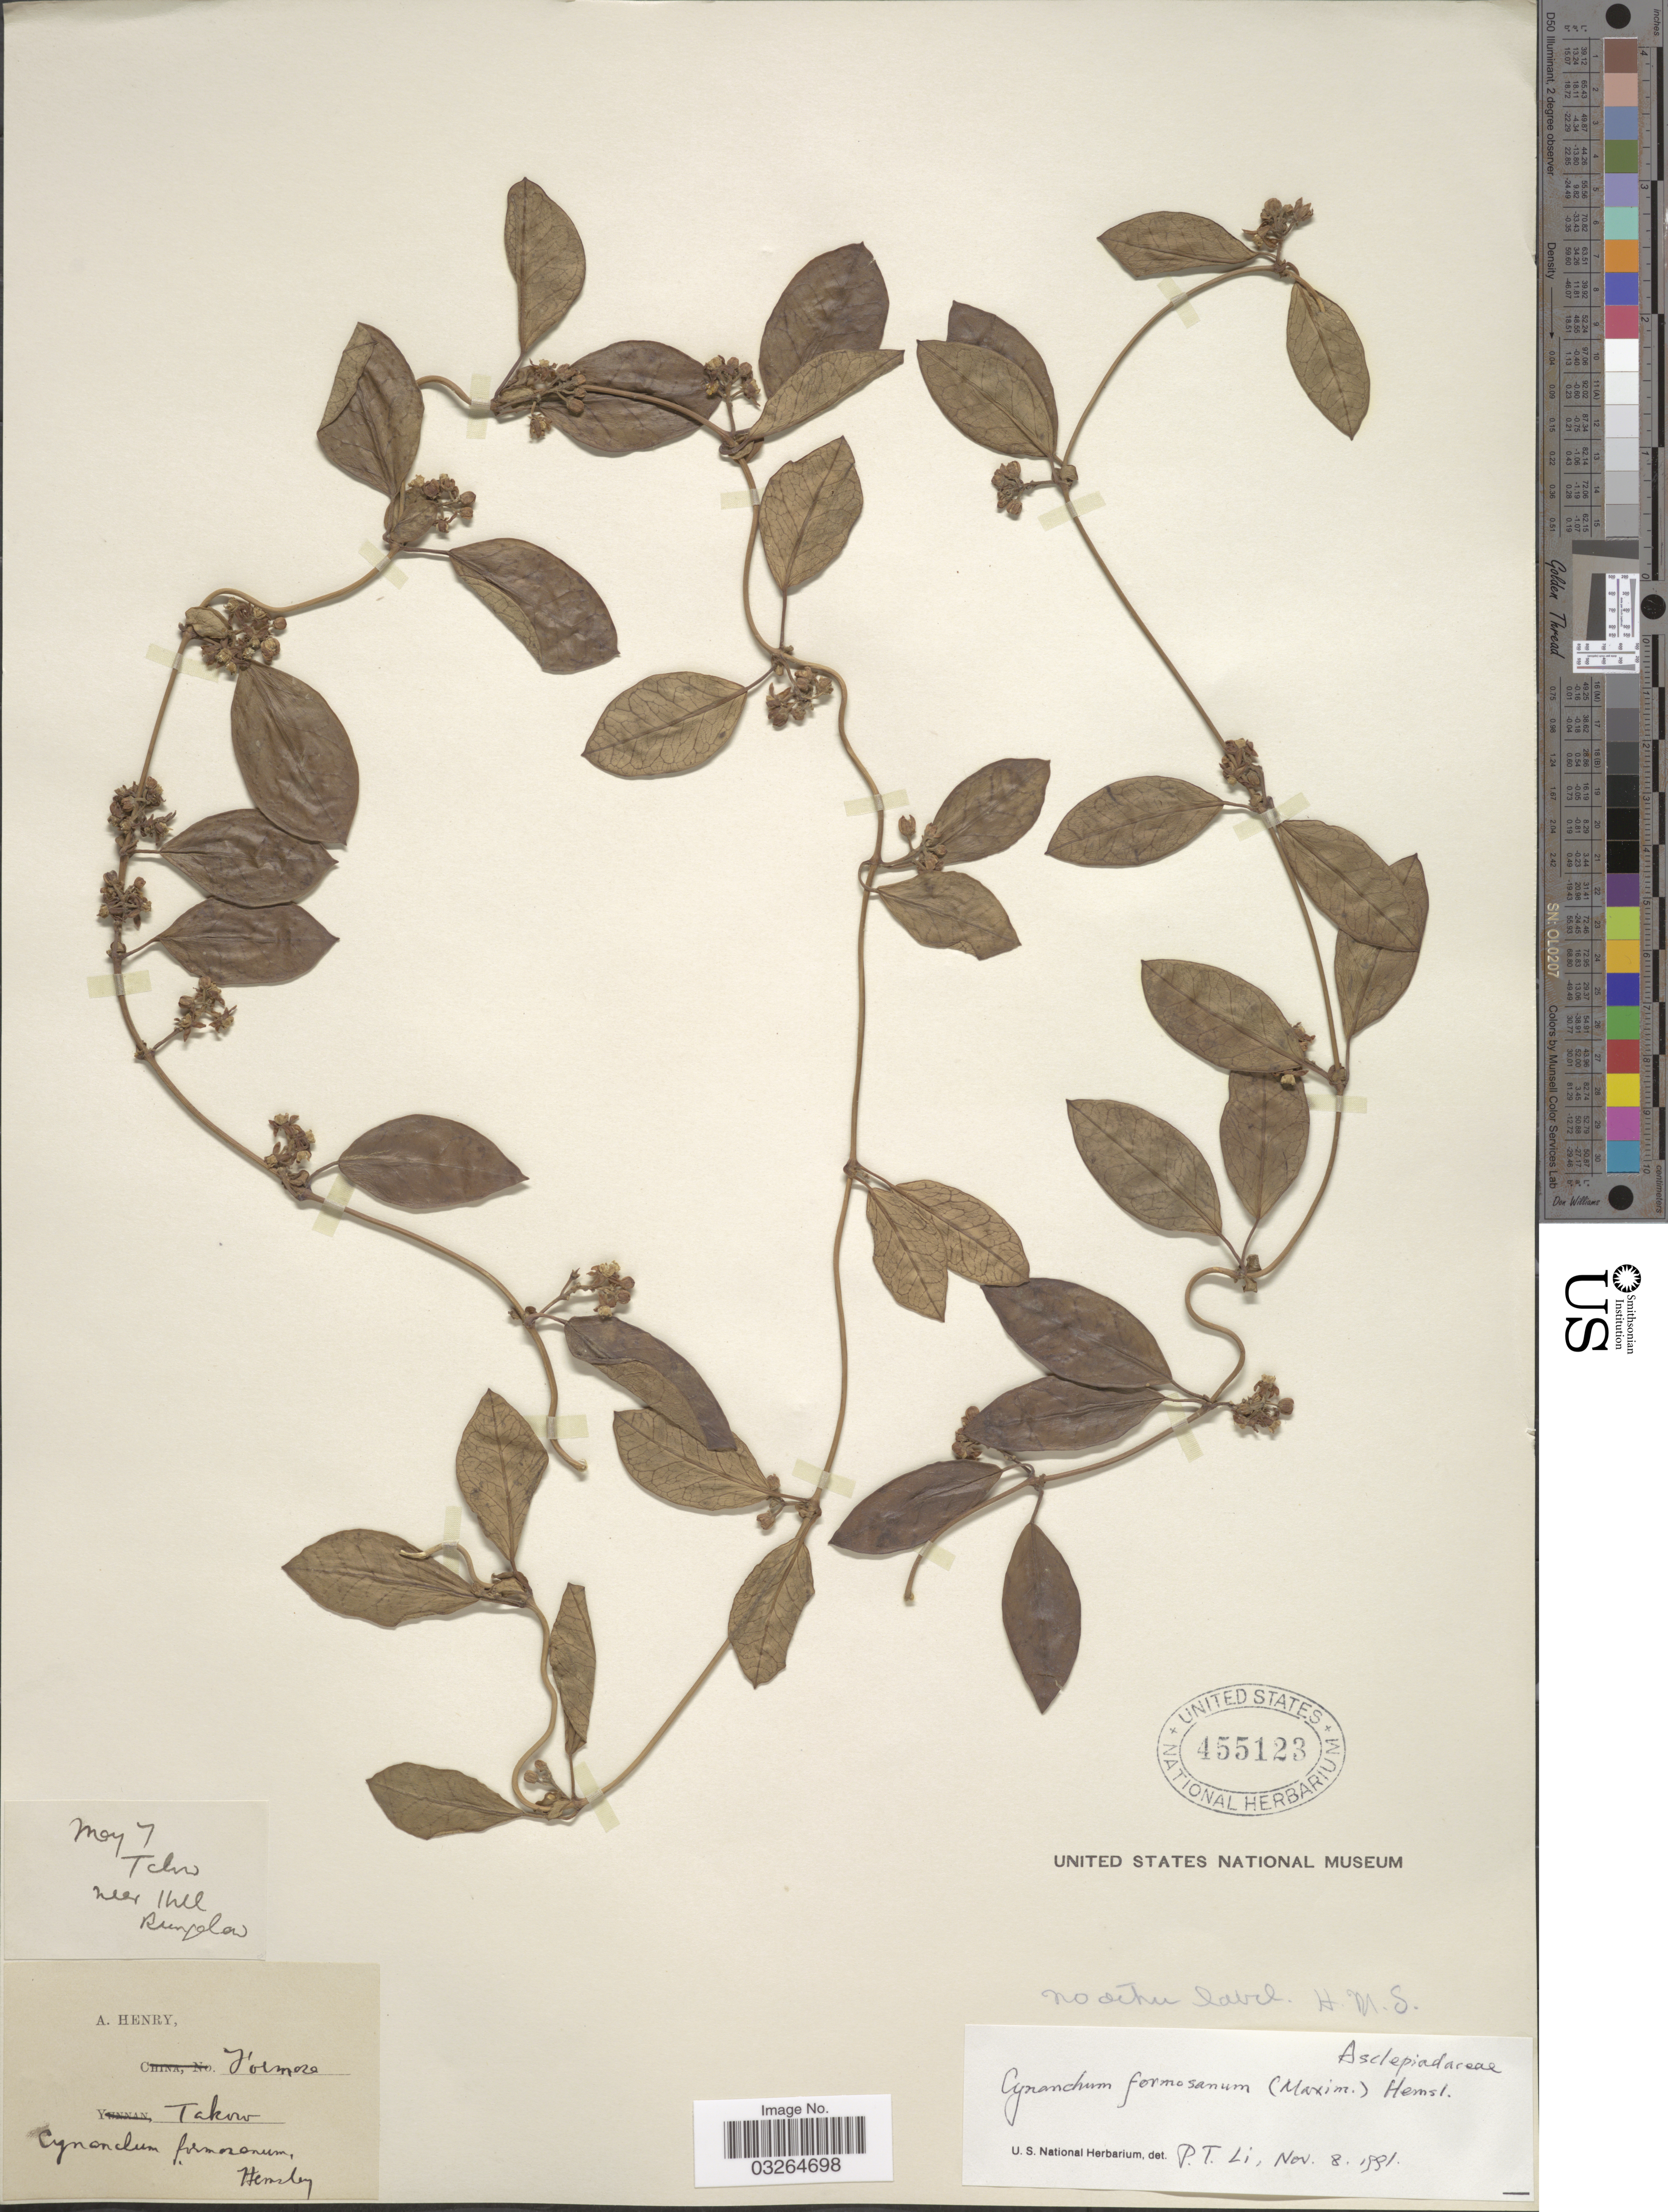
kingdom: Plantae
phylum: Tracheophyta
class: Magnoliopsida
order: Gentianales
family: Apocynaceae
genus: Cynanchum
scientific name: Cynanchum formosanum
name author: (Maxim.) Hemsl.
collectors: A. Henry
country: Taiwan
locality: Formosa. Takow. near hill Bungalow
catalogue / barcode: US 455123